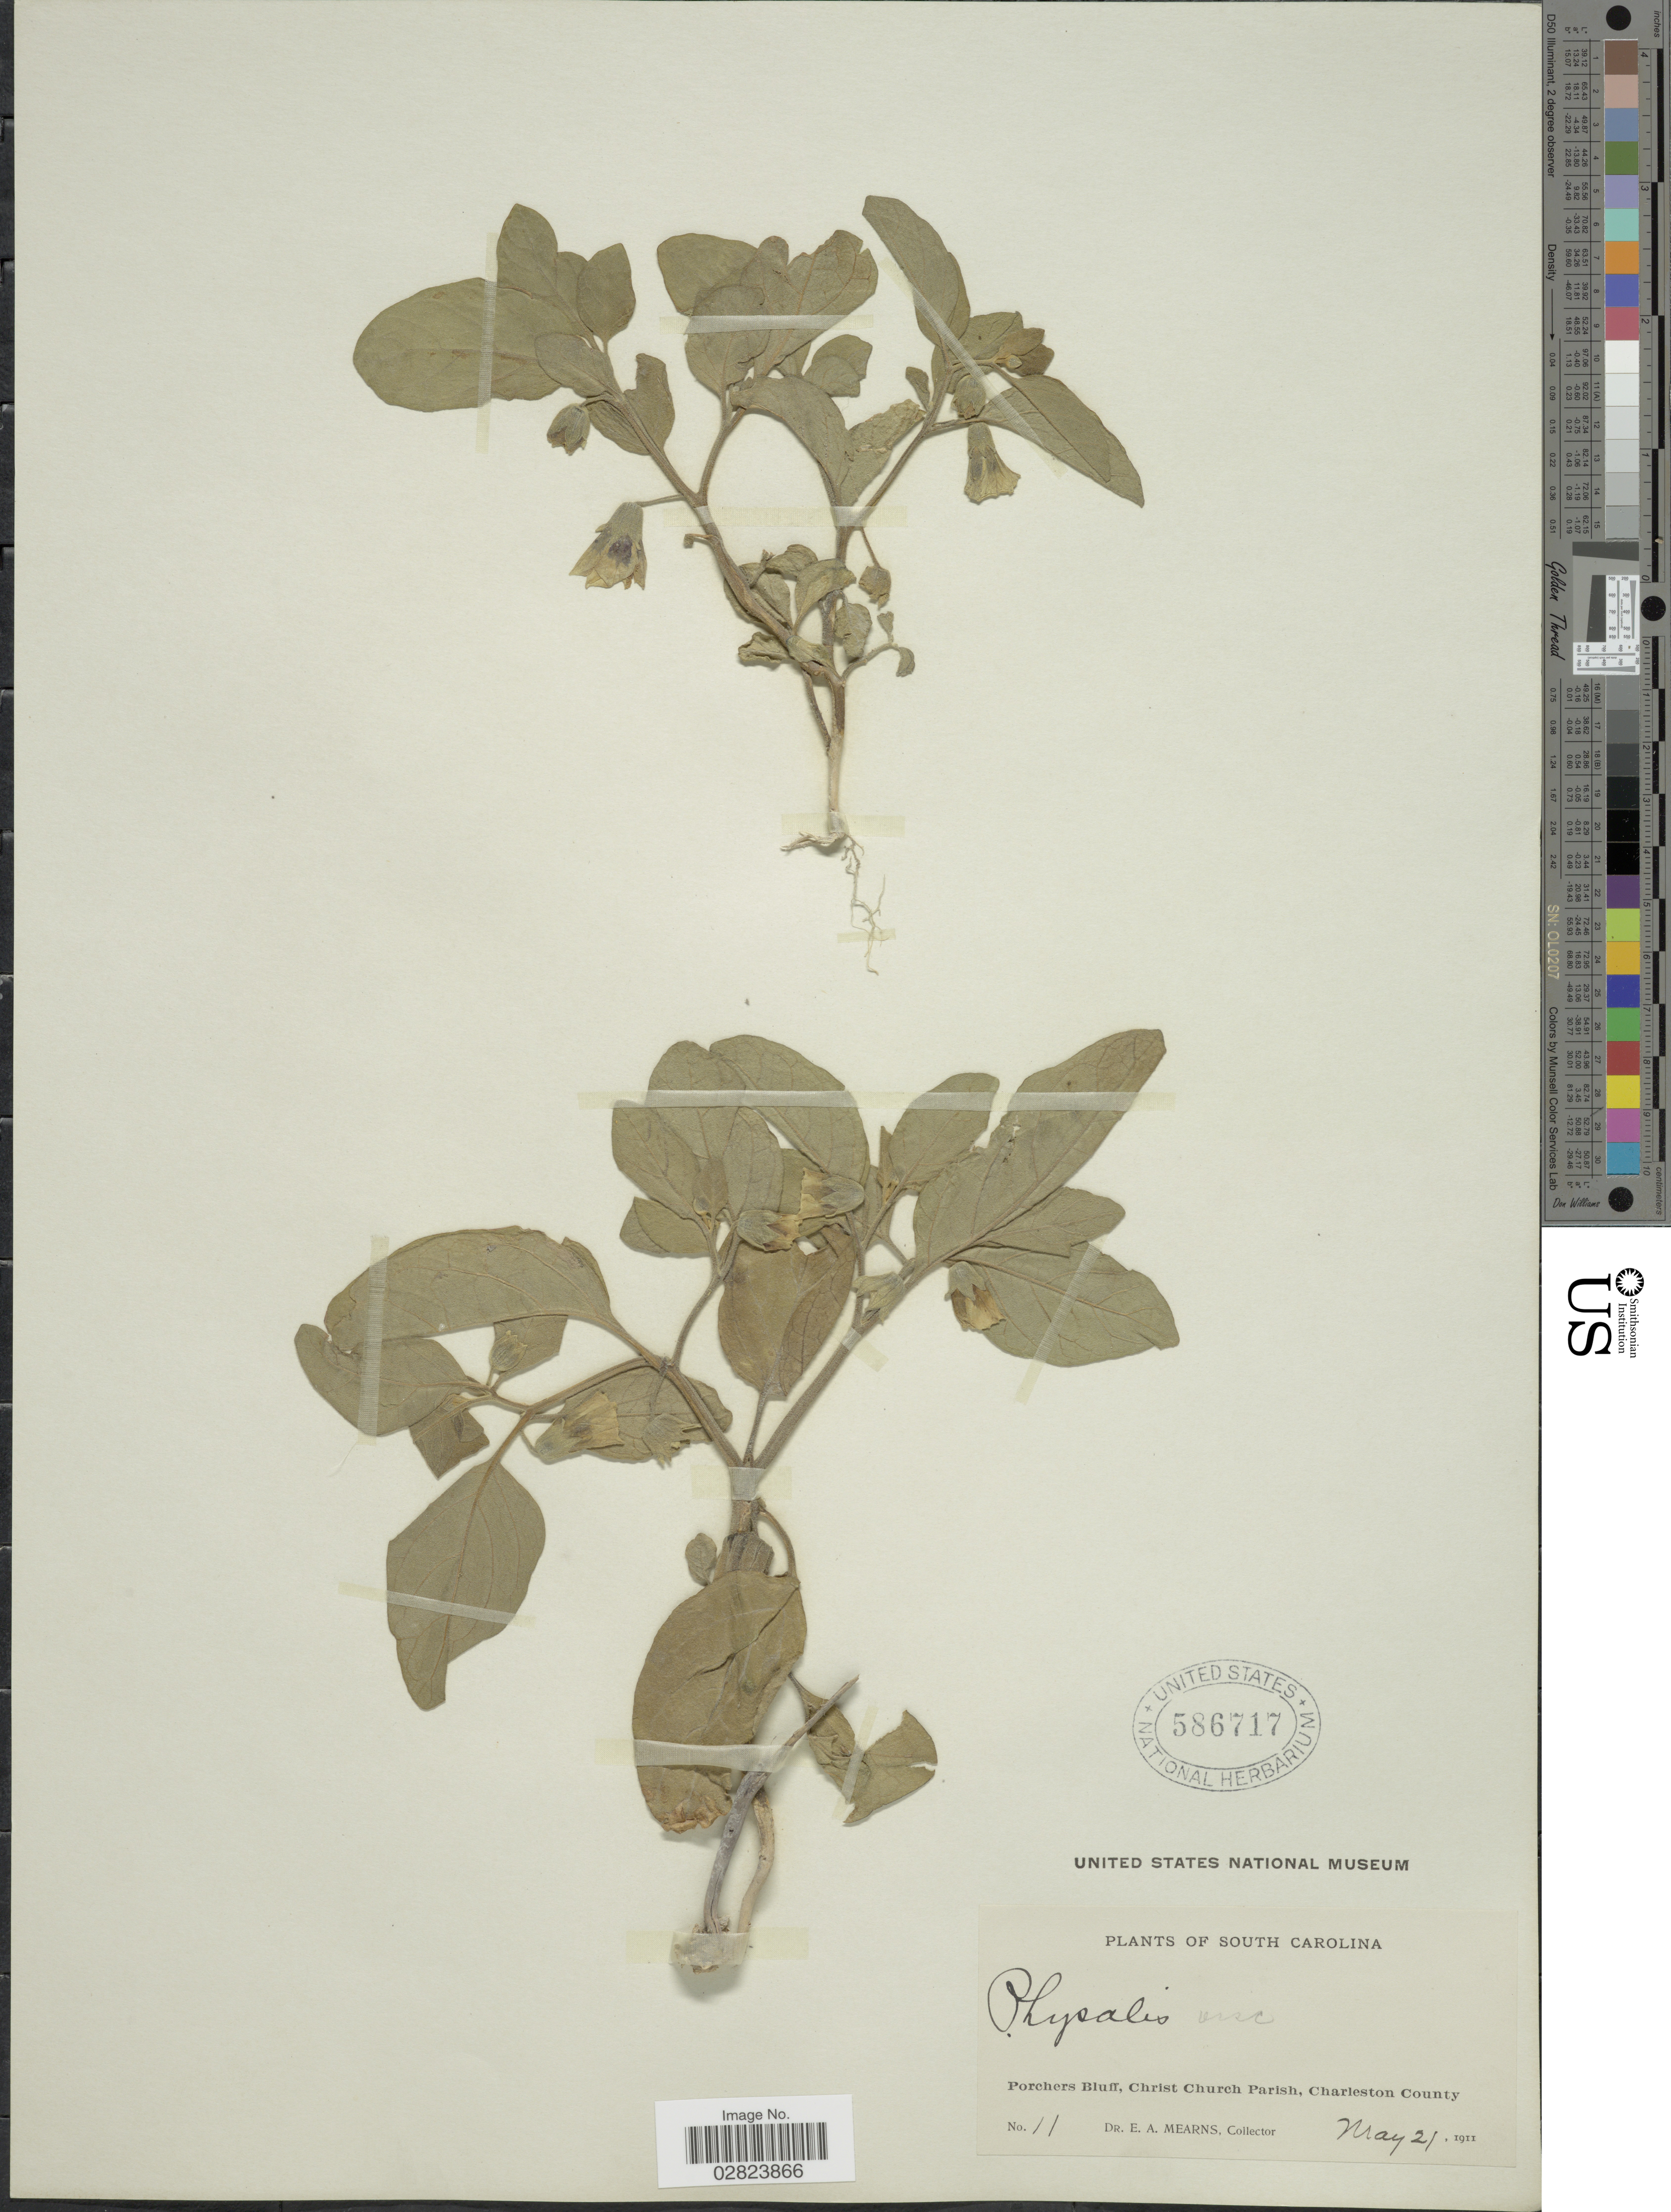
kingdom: Plantae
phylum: Tracheophyta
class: Magnoliopsida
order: Solanales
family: Solanaceae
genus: Physalis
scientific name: Physalis maritima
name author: M.A. Curtis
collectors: E. A. Mearns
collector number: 11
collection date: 1911-05-21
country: United States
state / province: South Carolina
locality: Porchers Bluff, Christ Church Parish, Charleston County.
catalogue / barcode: US 586717